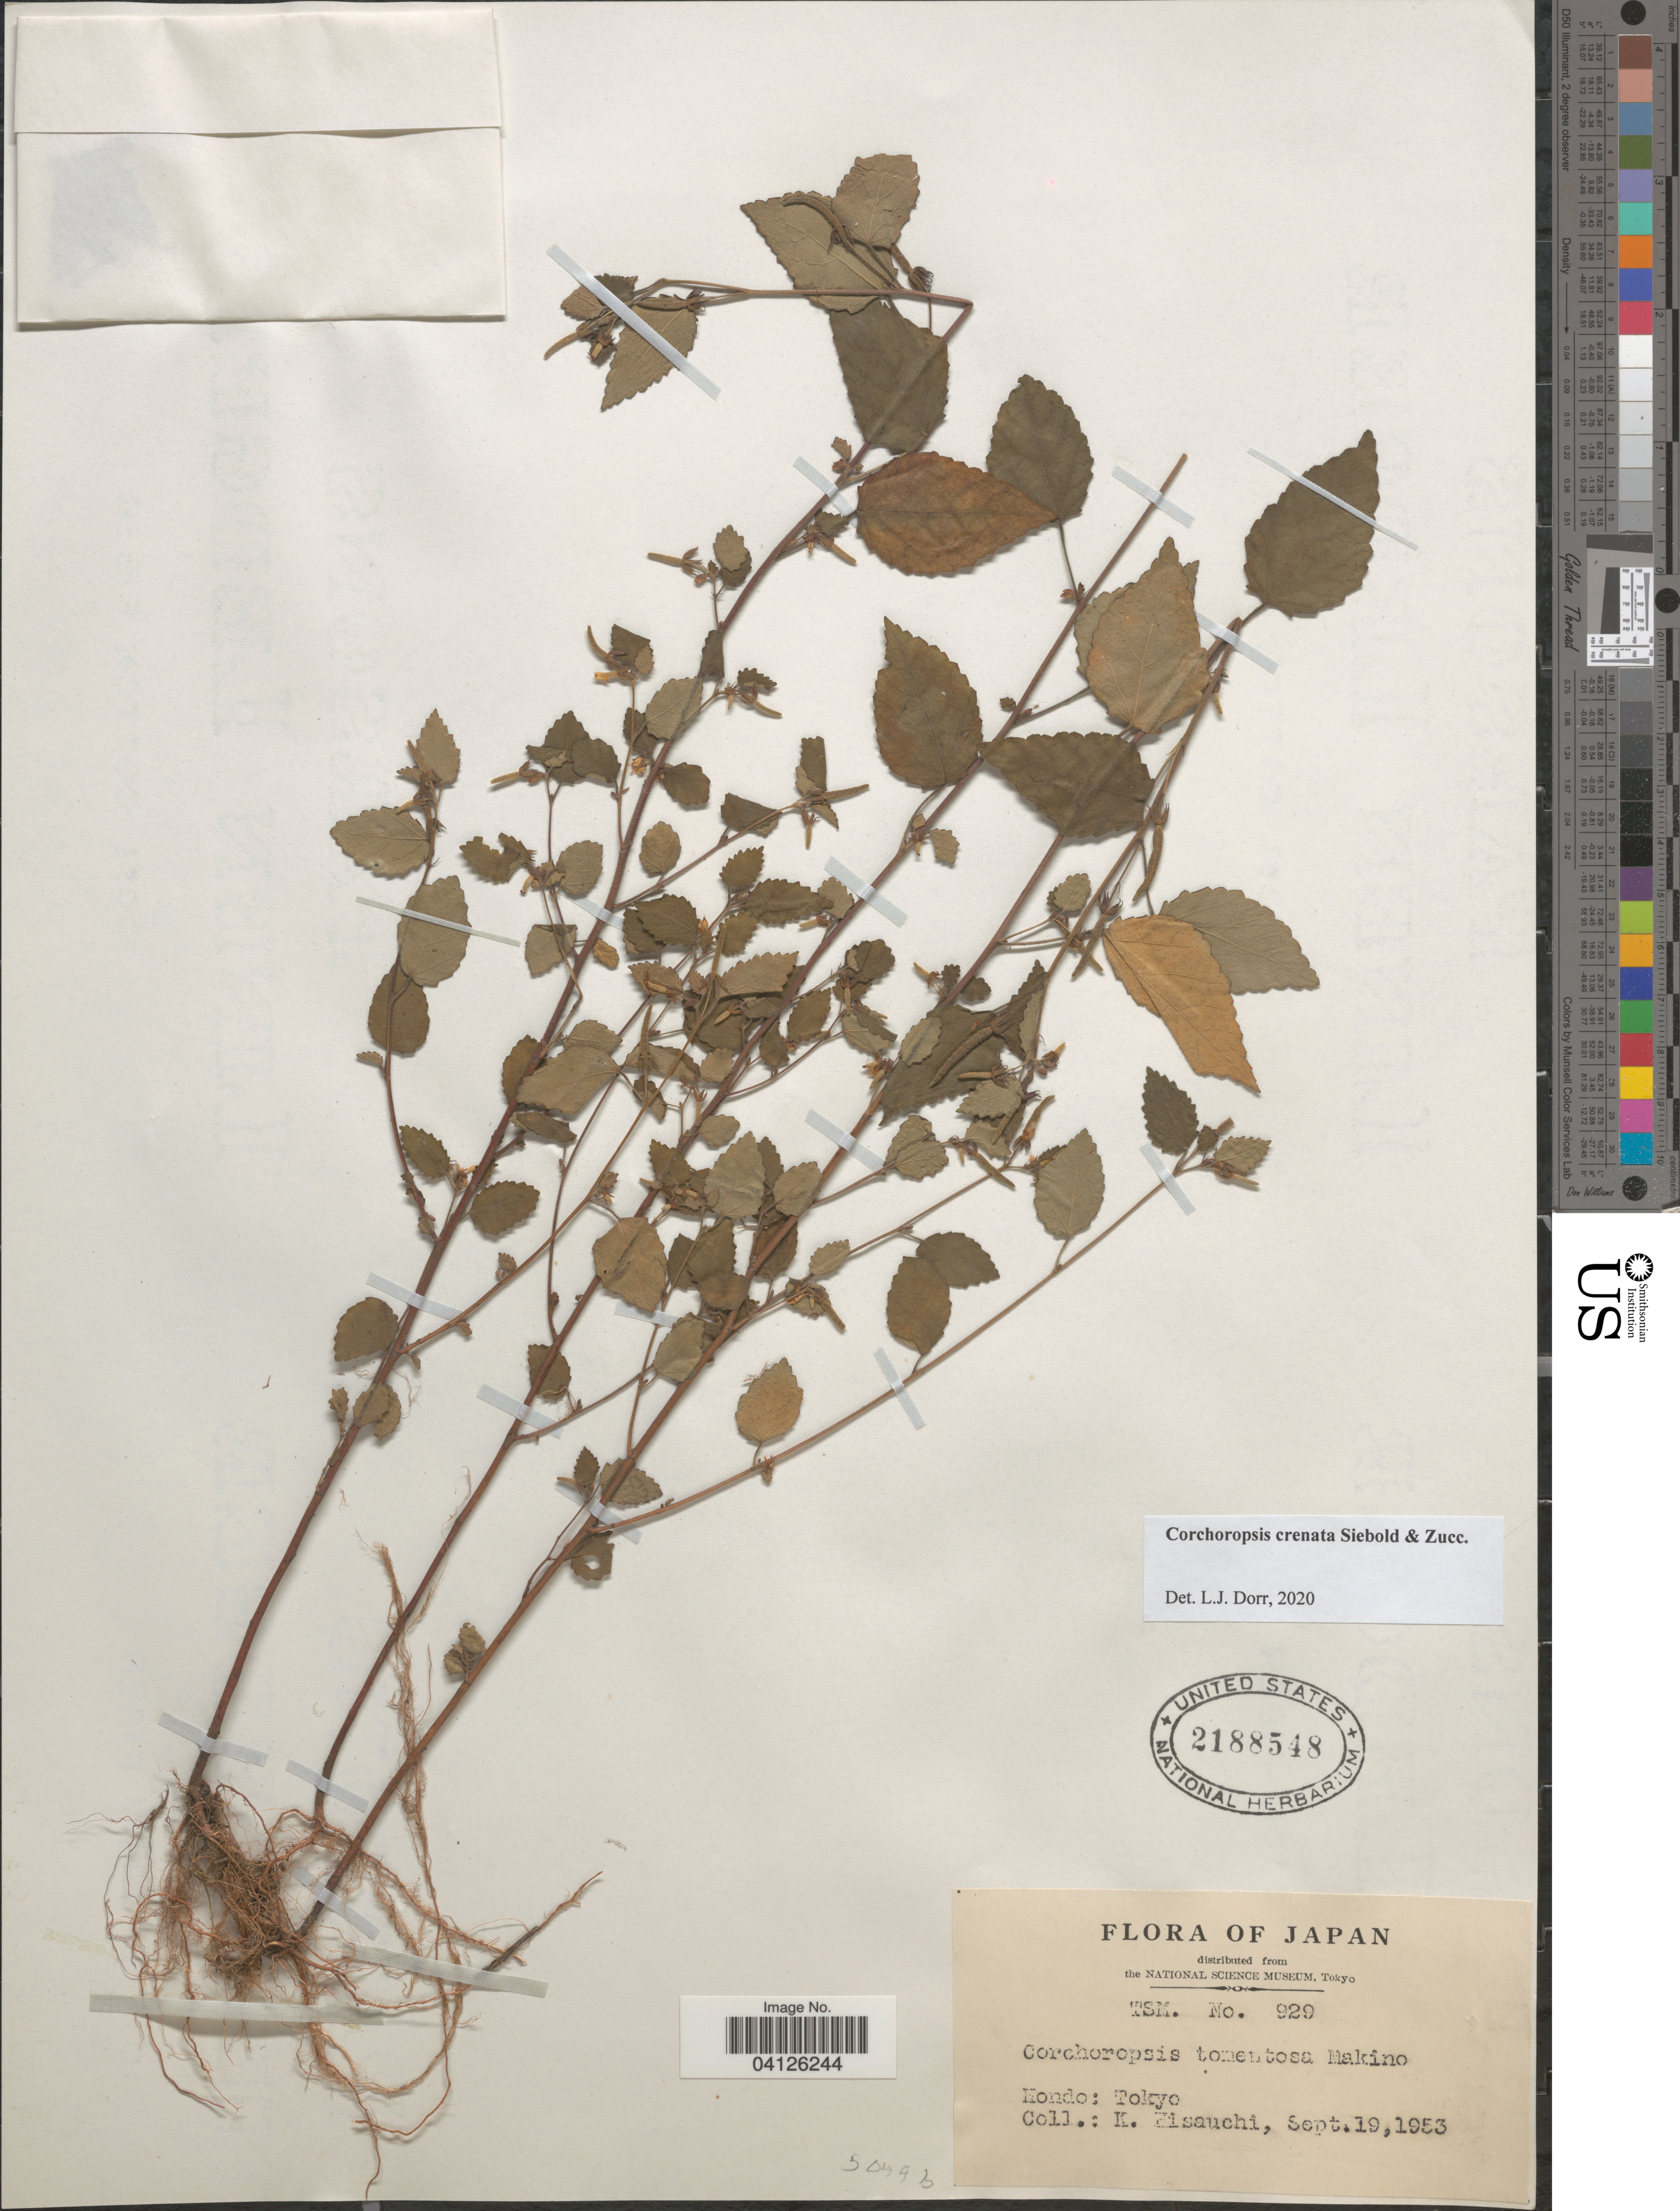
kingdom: Plantae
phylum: Tracheophyta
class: Magnoliopsida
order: Malvales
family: Malvaceae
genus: Corchoropsis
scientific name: Corchoropsis crenata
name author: Siebold & Zucc.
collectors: K. Hisauchi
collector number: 929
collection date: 1953-09-19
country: Japan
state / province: Tokyo, Federal City of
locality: Hondo: Tokyo.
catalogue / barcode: US 2188548